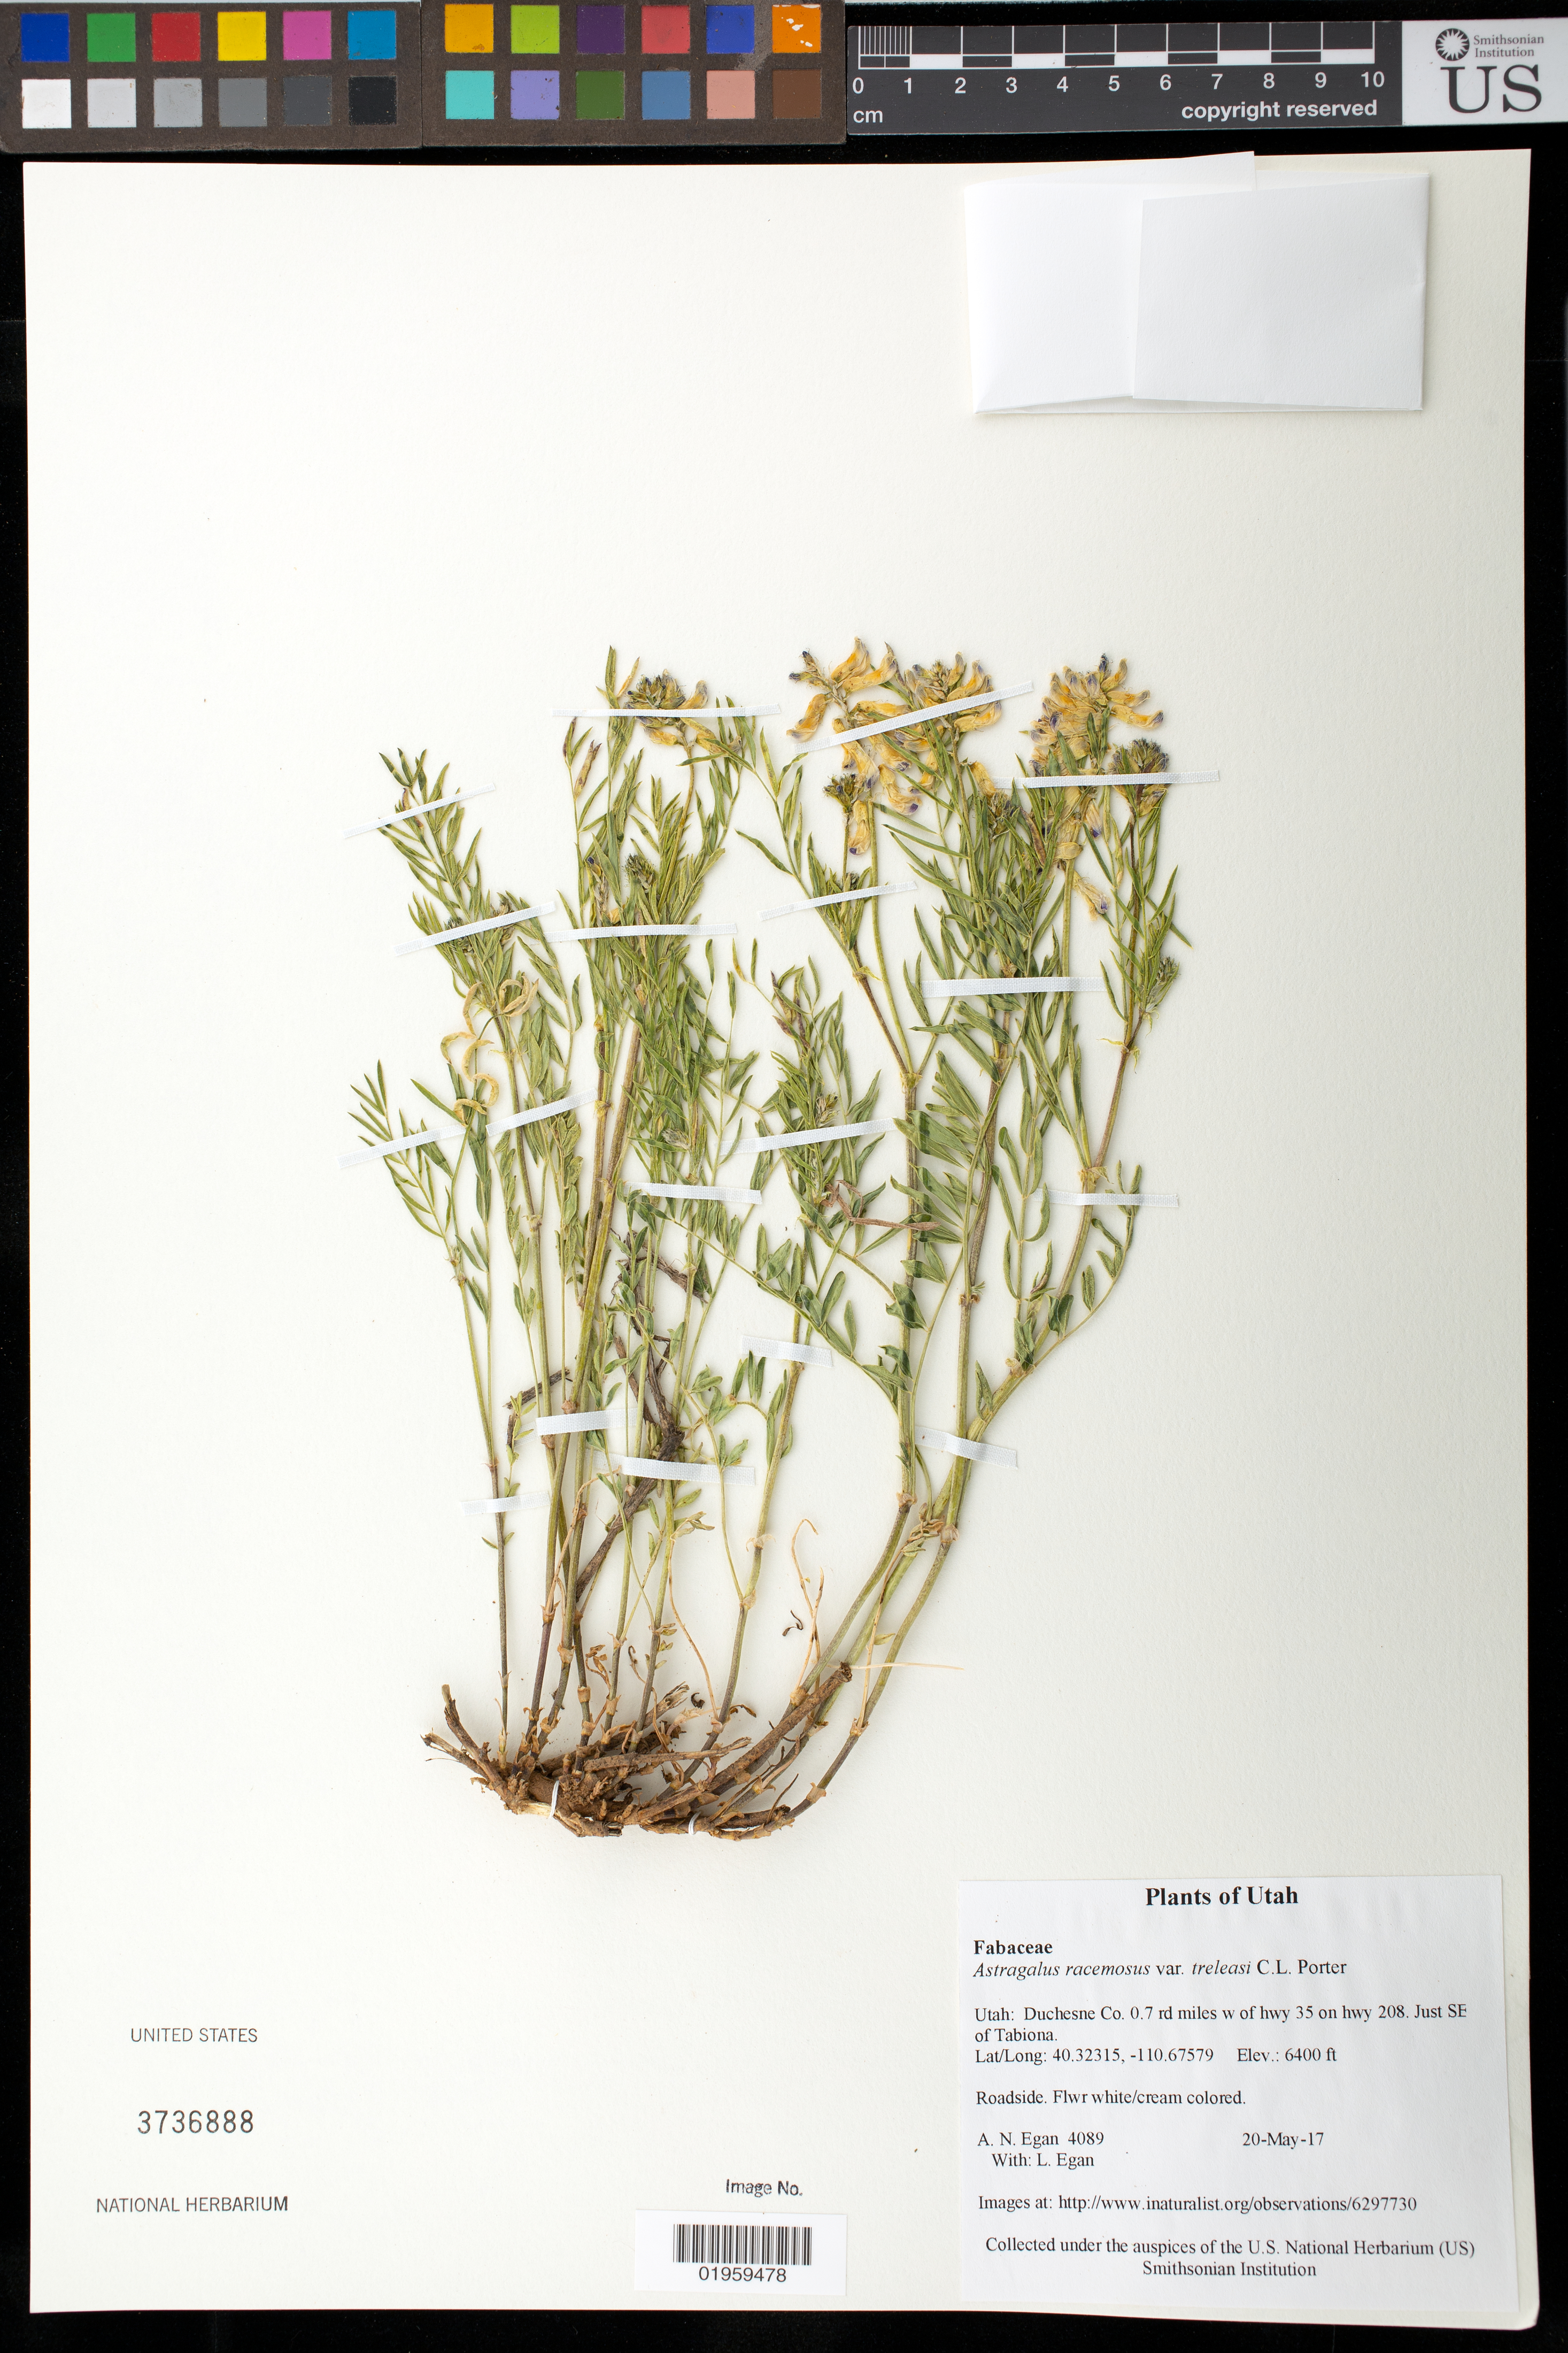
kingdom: Plantae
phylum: Tracheophyta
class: Magnoliopsida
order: Fabales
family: Fabaceae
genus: Astragalus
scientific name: Astragalus racemosus var. treleasei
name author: Ced. Porter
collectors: A. N. Egan & L. Egan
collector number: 4089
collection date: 2017-05-20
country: United States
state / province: Utah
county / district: Duchesne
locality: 0.7 rd miles w of hwy 35 on hwy 208. Just SE of Tabiona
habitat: Roadside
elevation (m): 1951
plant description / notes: http://www.inaturalist.org/observations/6297730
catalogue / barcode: US 3736888